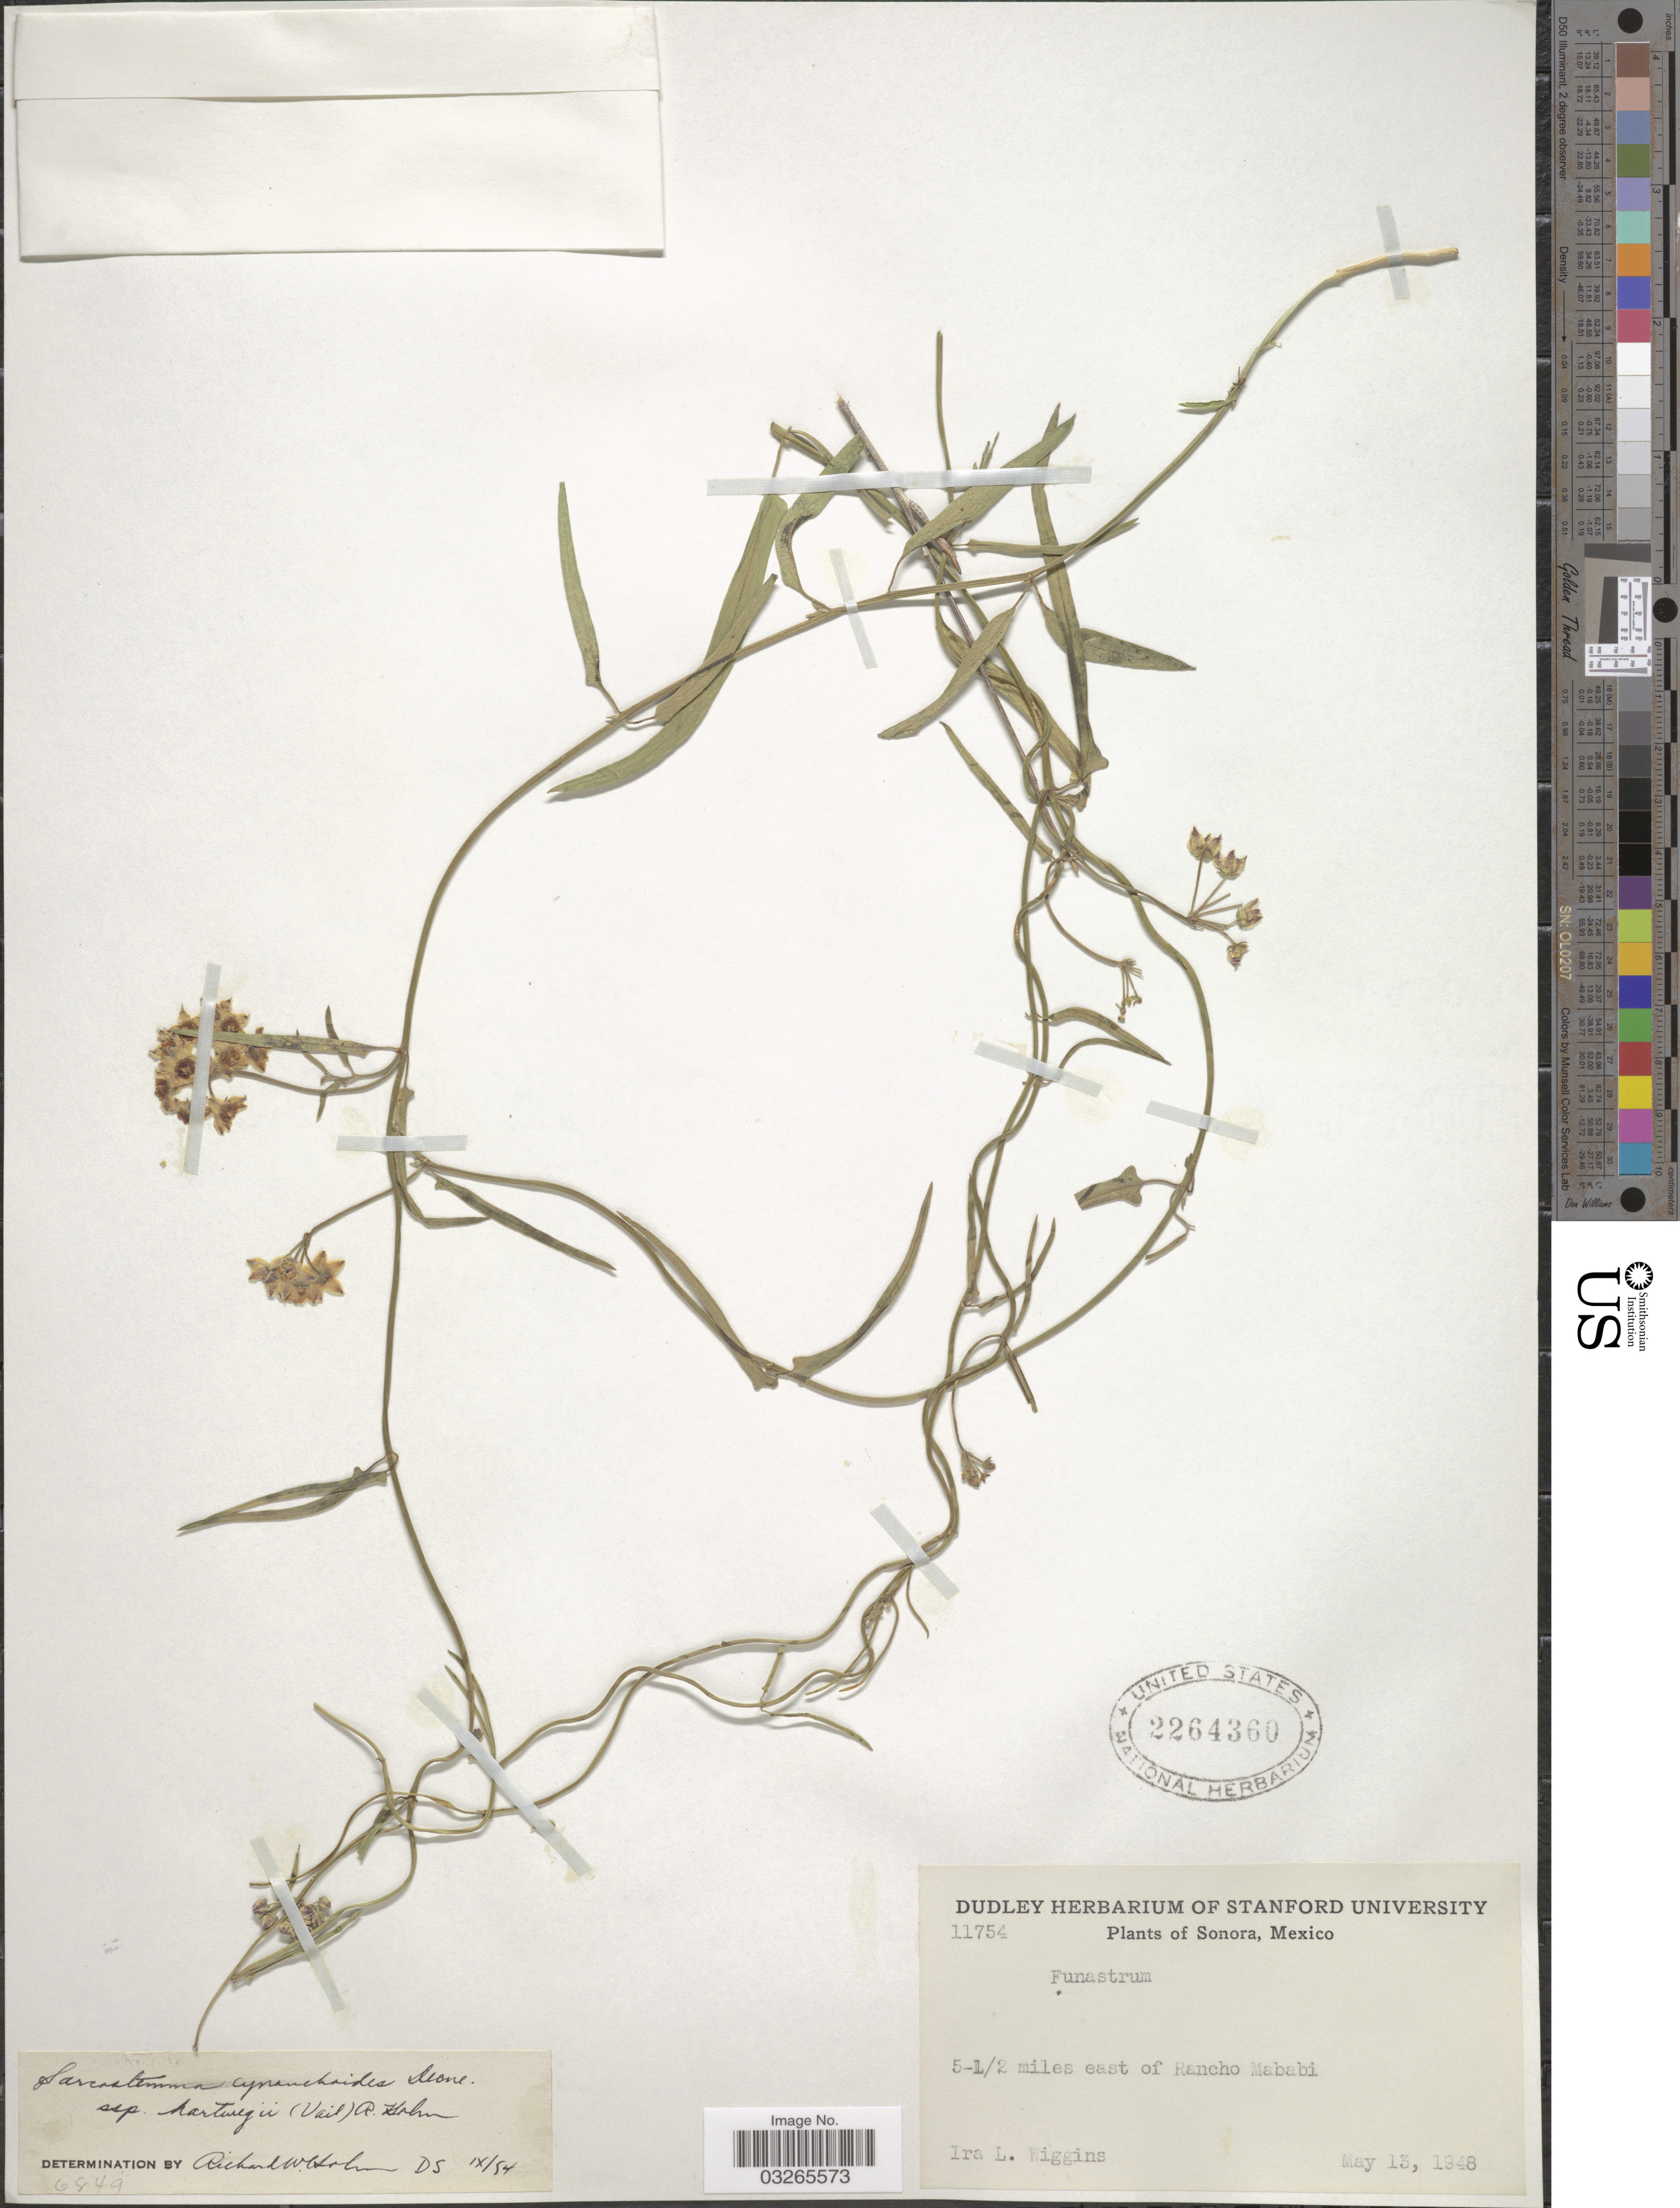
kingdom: Plantae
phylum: Tracheophyta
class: Magnoliopsida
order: Gentianales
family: Apocynaceae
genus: Sarcostemma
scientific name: Sarcostemma cynanchoides subsp. hartwegii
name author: (Vail) R.W. Holm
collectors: I. L. Wiggins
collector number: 11754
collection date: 1948-05-13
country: Mexico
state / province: Sonora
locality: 5-½ miles east of Rancho Mababi.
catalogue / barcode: US 2264360